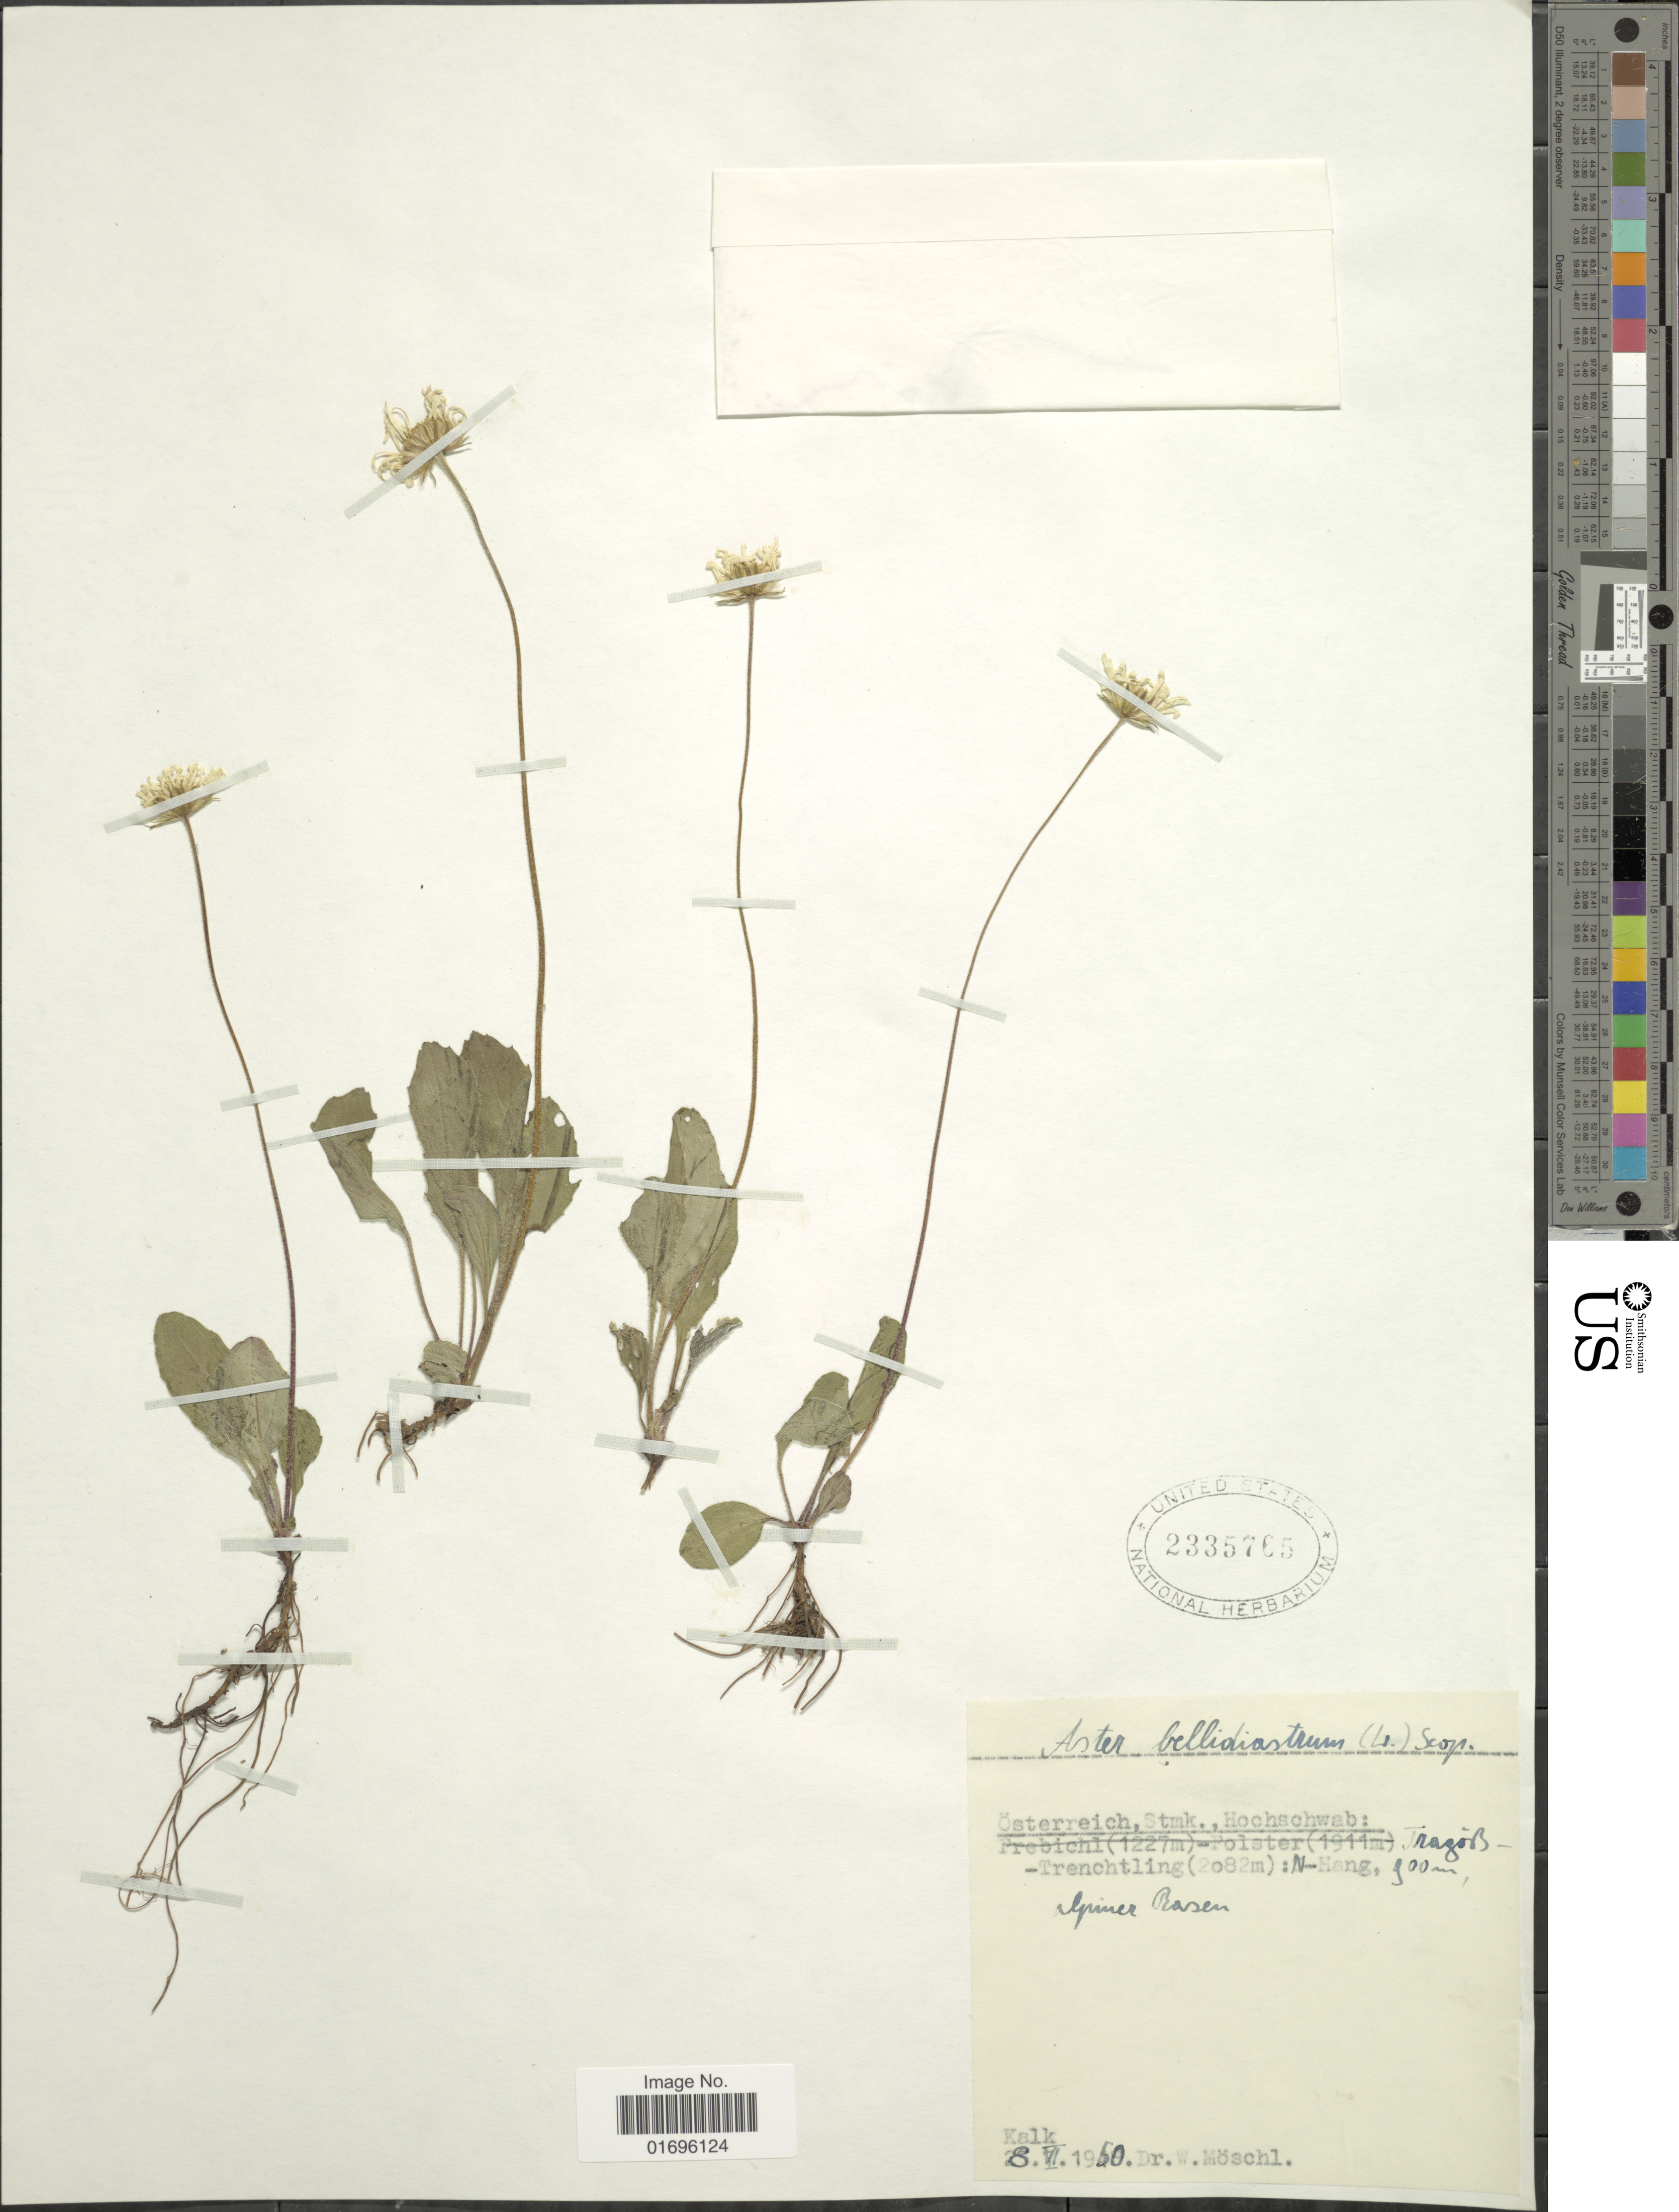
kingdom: Plantae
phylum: Tracheophyta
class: Magnoliopsida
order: Asterales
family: Asteraceae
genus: Aster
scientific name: Aster bellidiastrum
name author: (L.) Scop.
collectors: W. Moschl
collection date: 1950-06-08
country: Austria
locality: Österreich, Stmk., Hochschwab: Tragorb - Trenchtling: N-Hang. Ipimer Rasen. [interpreted]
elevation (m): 900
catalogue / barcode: US 2335765